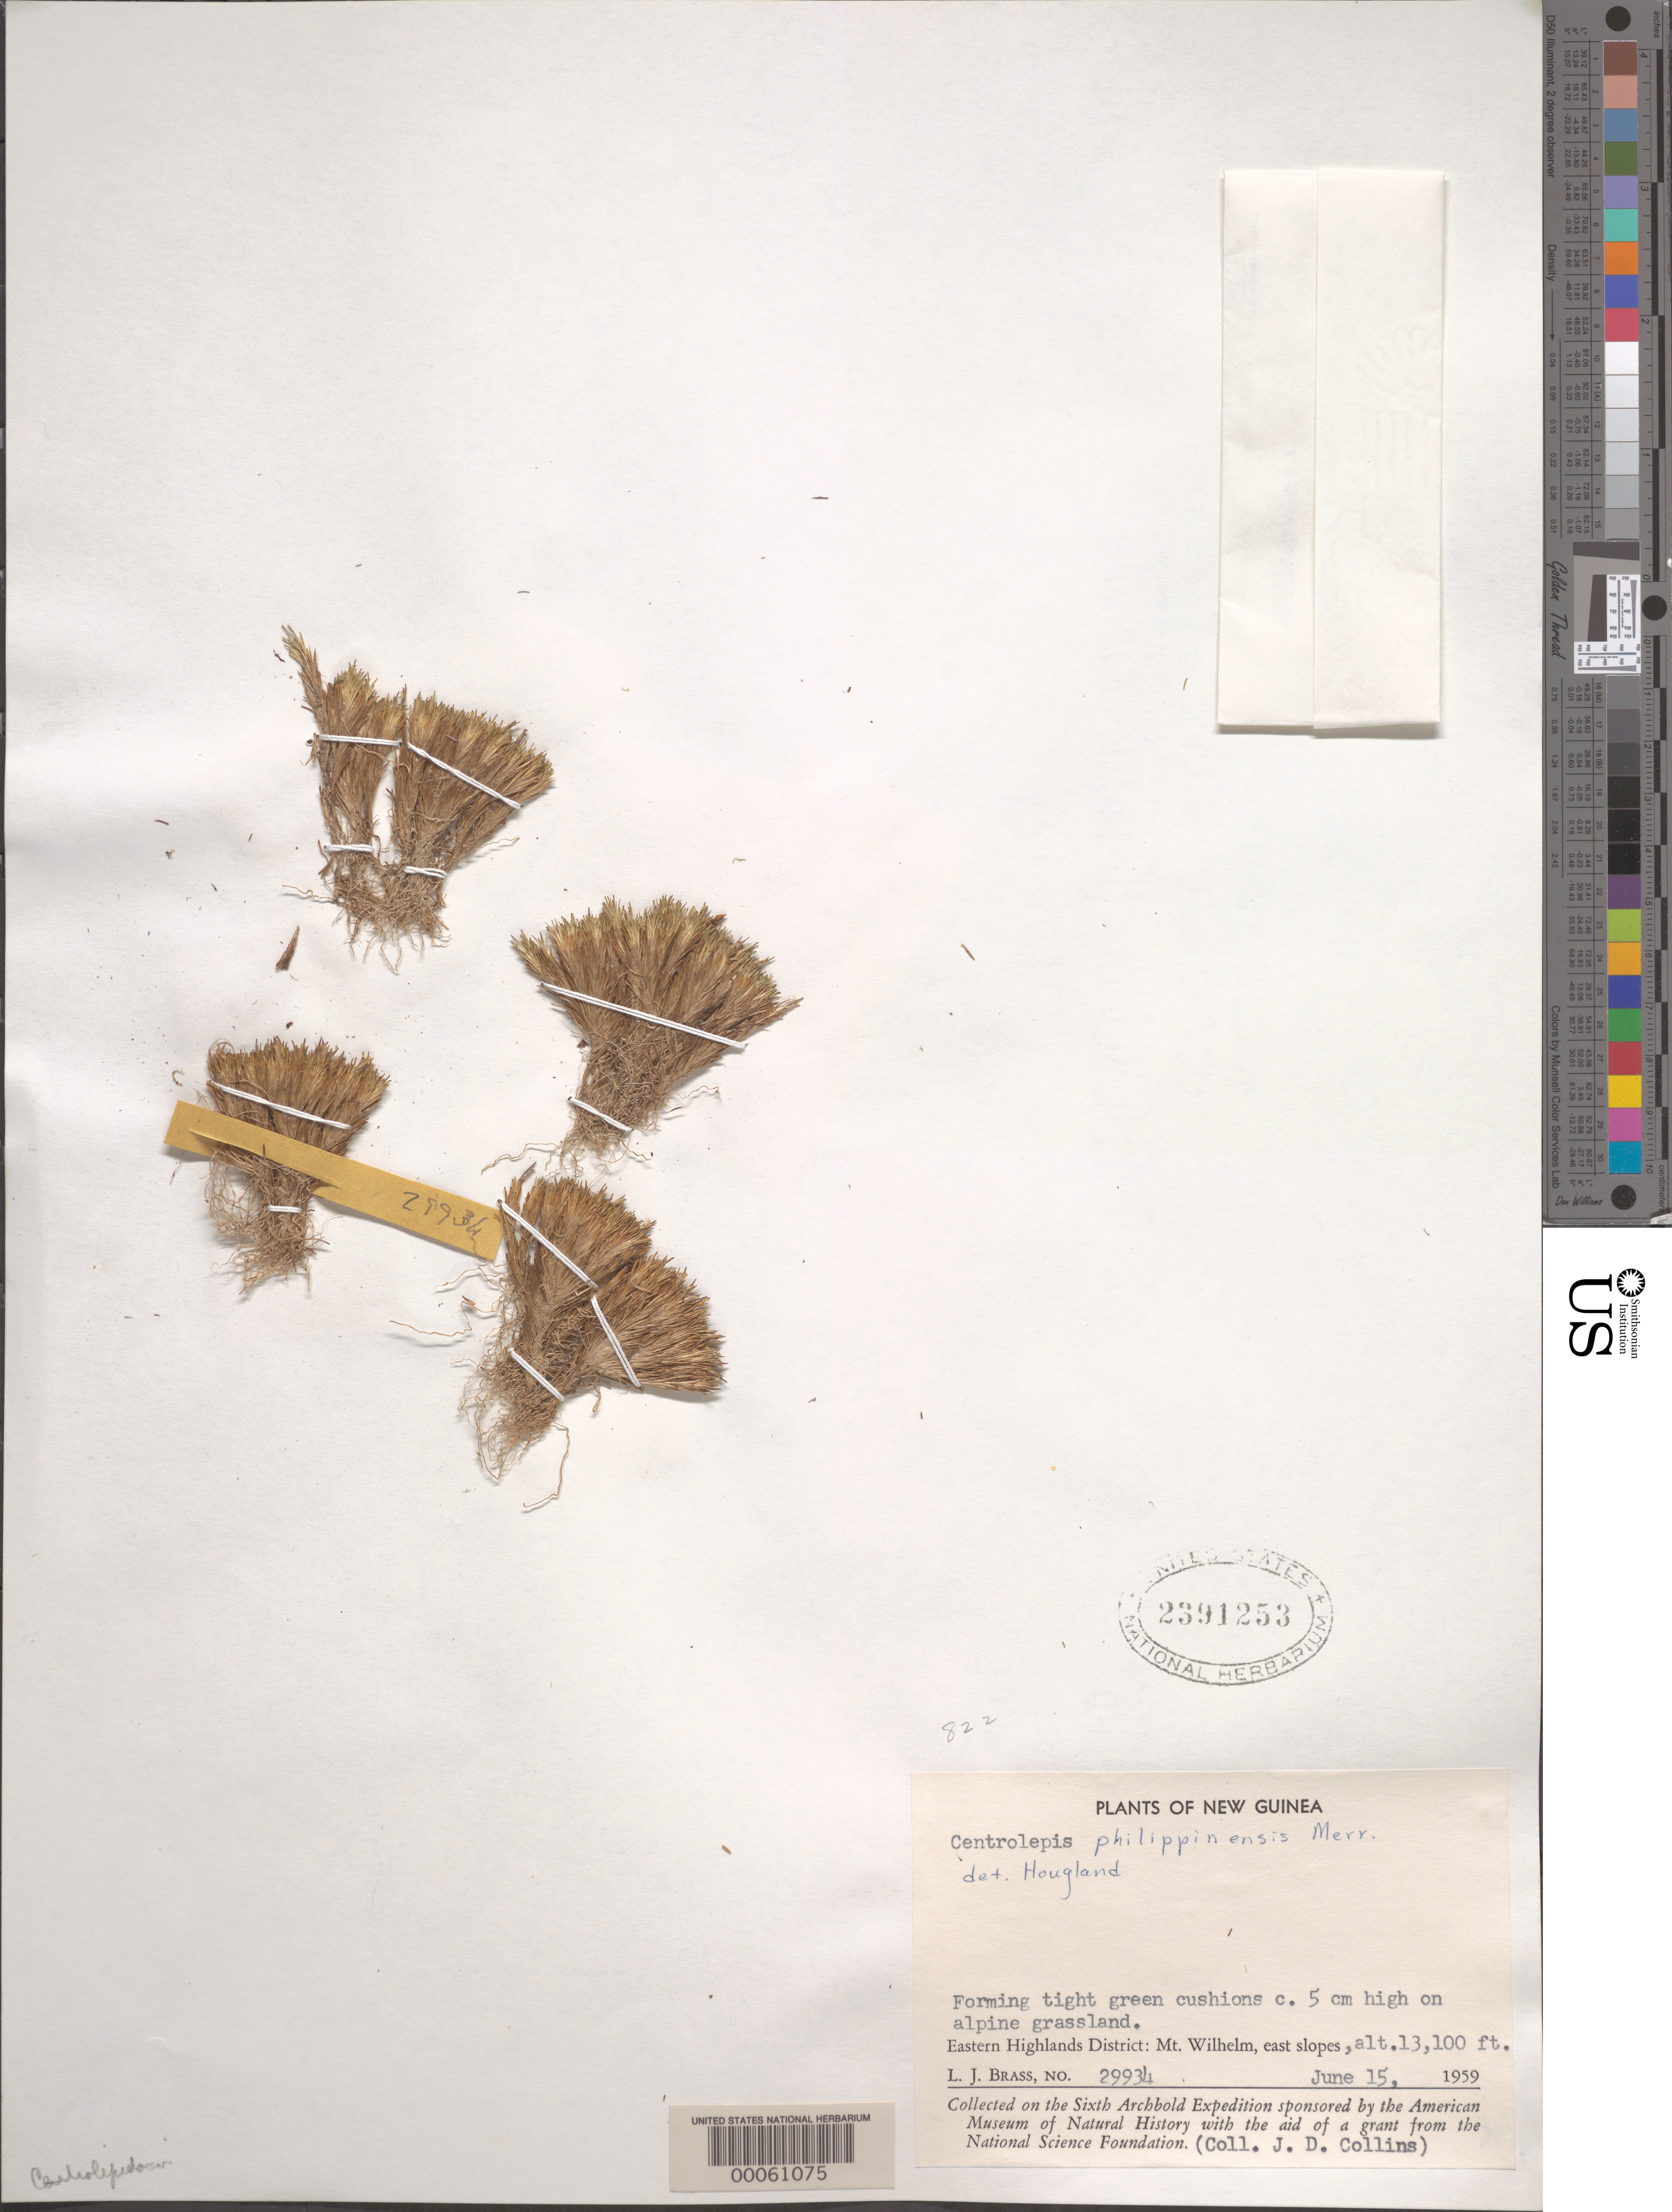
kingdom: Plantae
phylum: Tracheophyta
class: Liliopsida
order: Poales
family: Restionaceae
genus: Centrolepis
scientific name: Centrolepis philippinensis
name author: Merr.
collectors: J. Collins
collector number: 29934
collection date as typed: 15 Jun 1959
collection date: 1959-06-15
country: Papua New Guinea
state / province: Eastern Highlands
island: New Guinea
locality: Mt. wilhelm, e slopes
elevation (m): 3993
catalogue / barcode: US 2391253